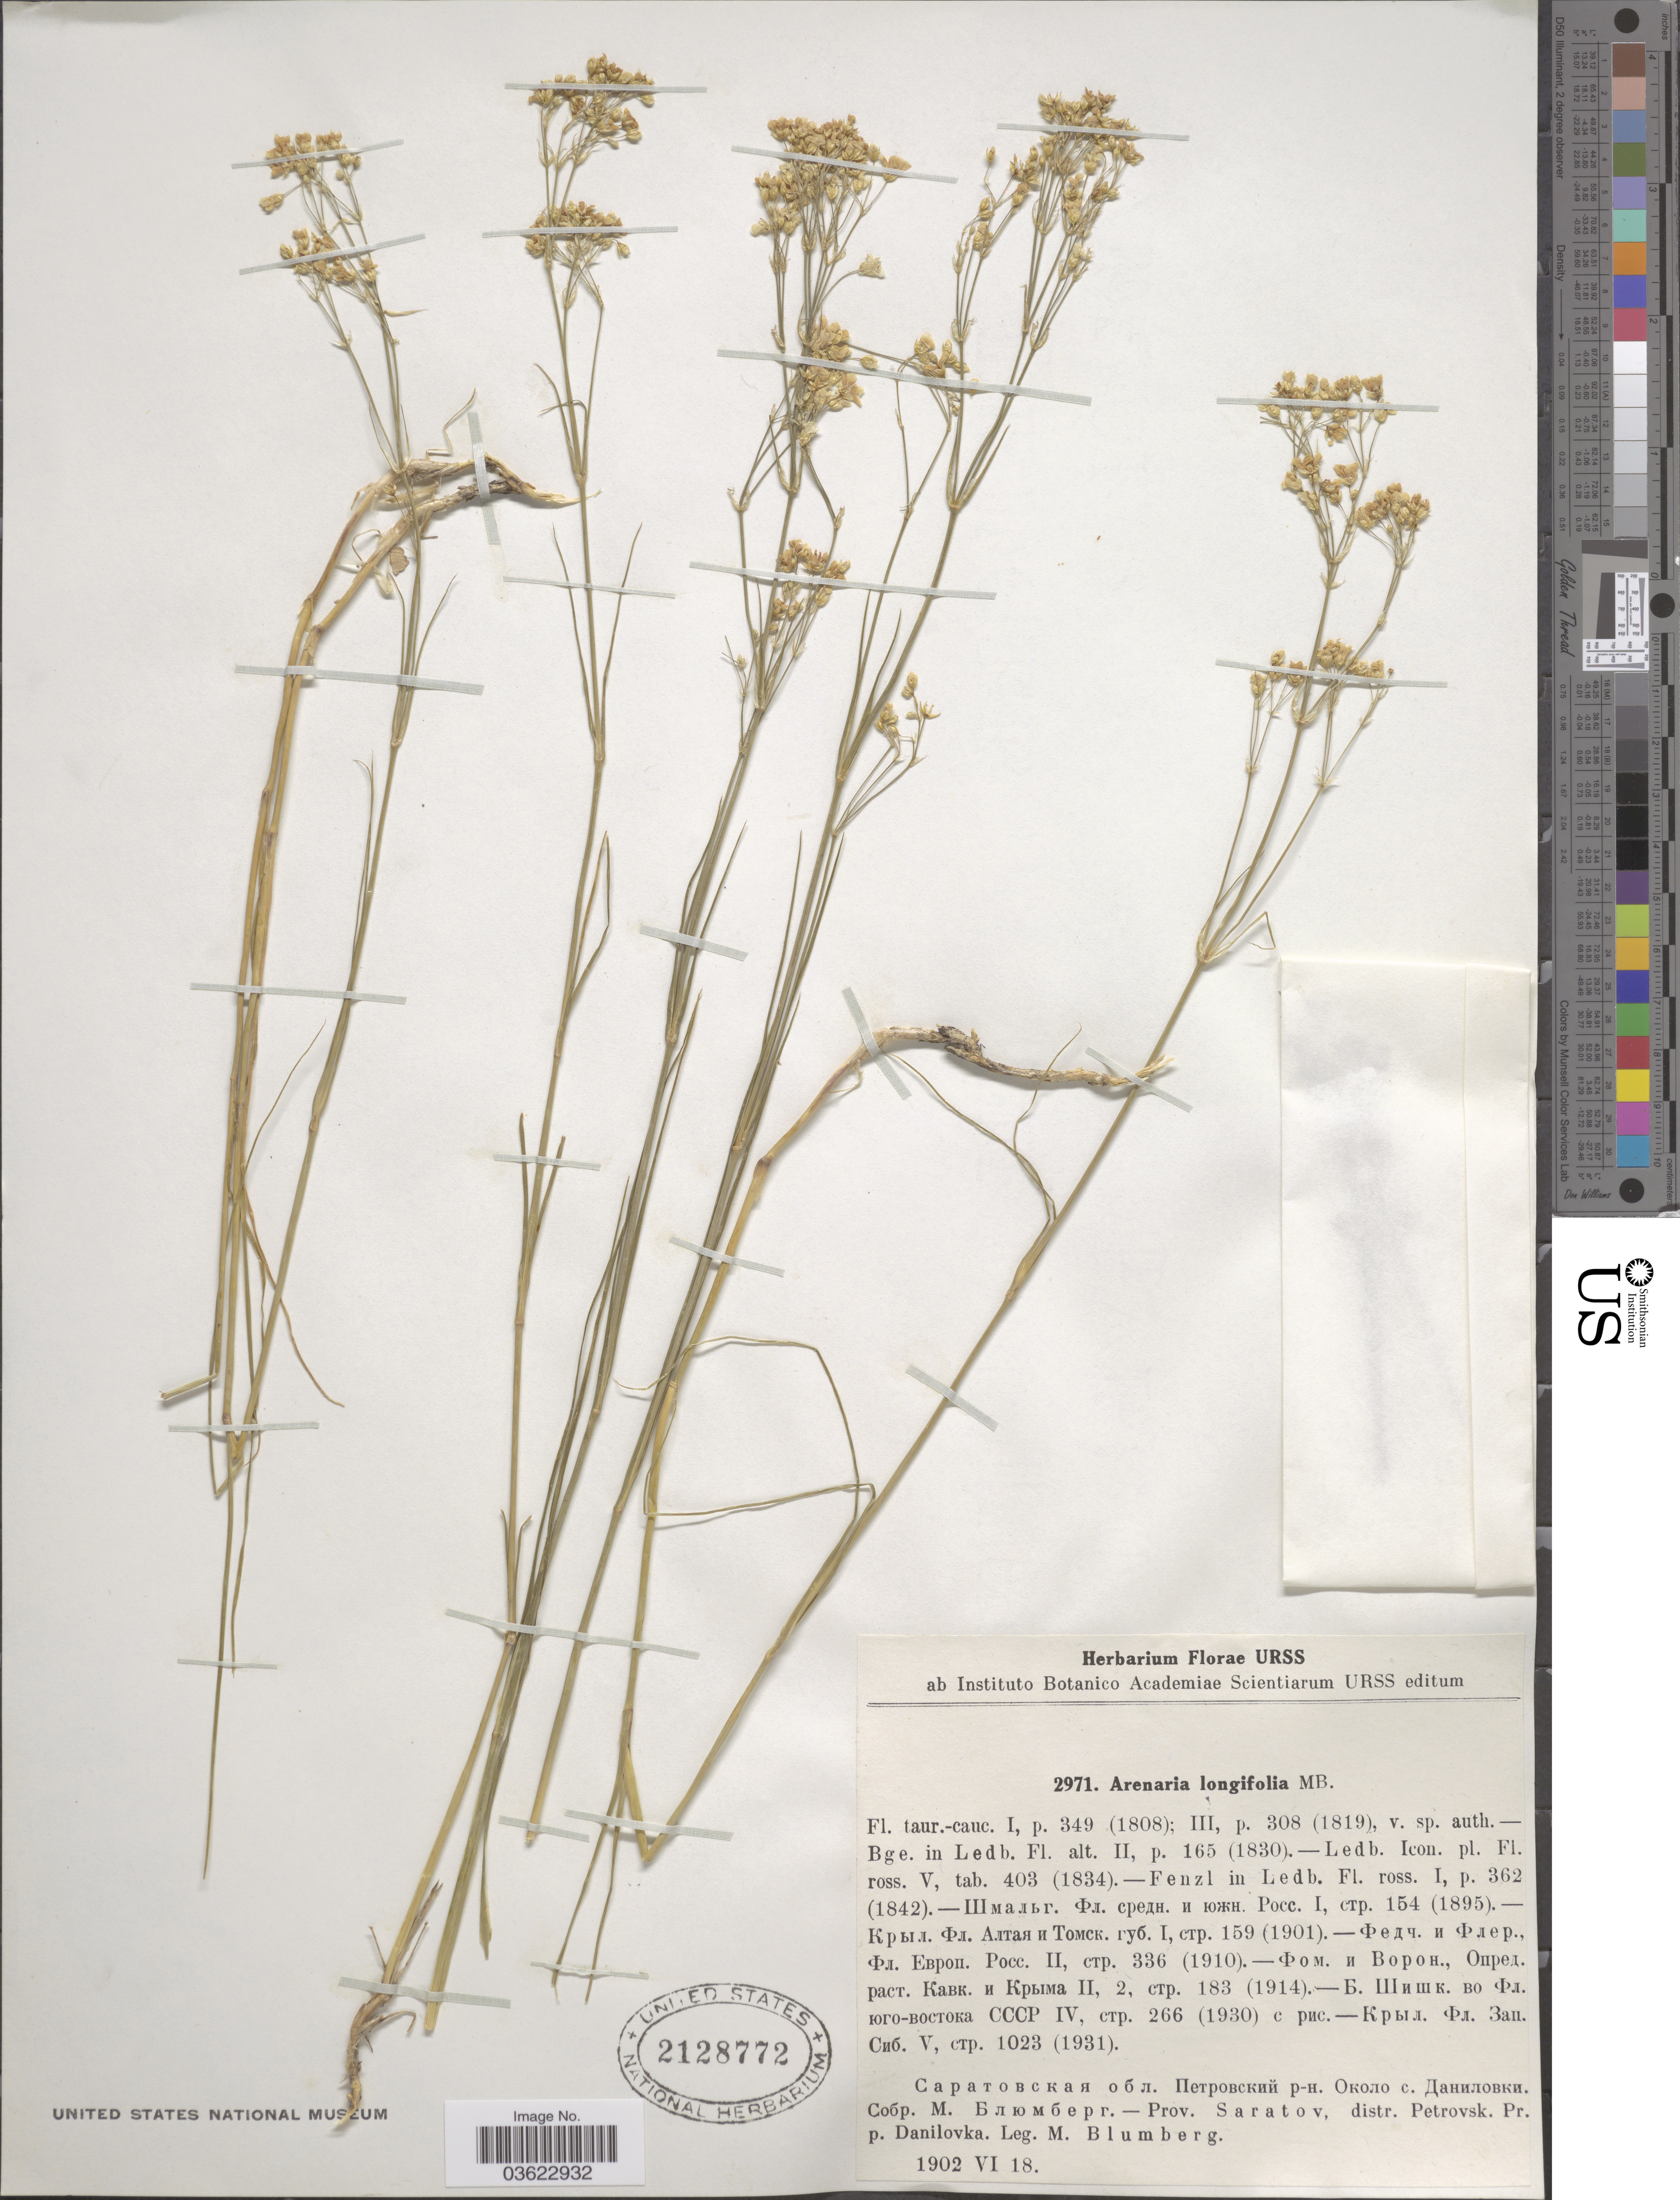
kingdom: Plantae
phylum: Tracheophyta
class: Magnoliopsida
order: Caryophyllales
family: Caryophyllaceae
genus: Eremogone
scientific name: Eremogone longifolia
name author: (M. Bieb.) Fenzl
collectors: M. Blumberg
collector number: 2971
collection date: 1902-06-18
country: Russian Federation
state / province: Saratov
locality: Distr. Petrovsk. Pr. p. Danilovka.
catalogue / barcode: US 2128772